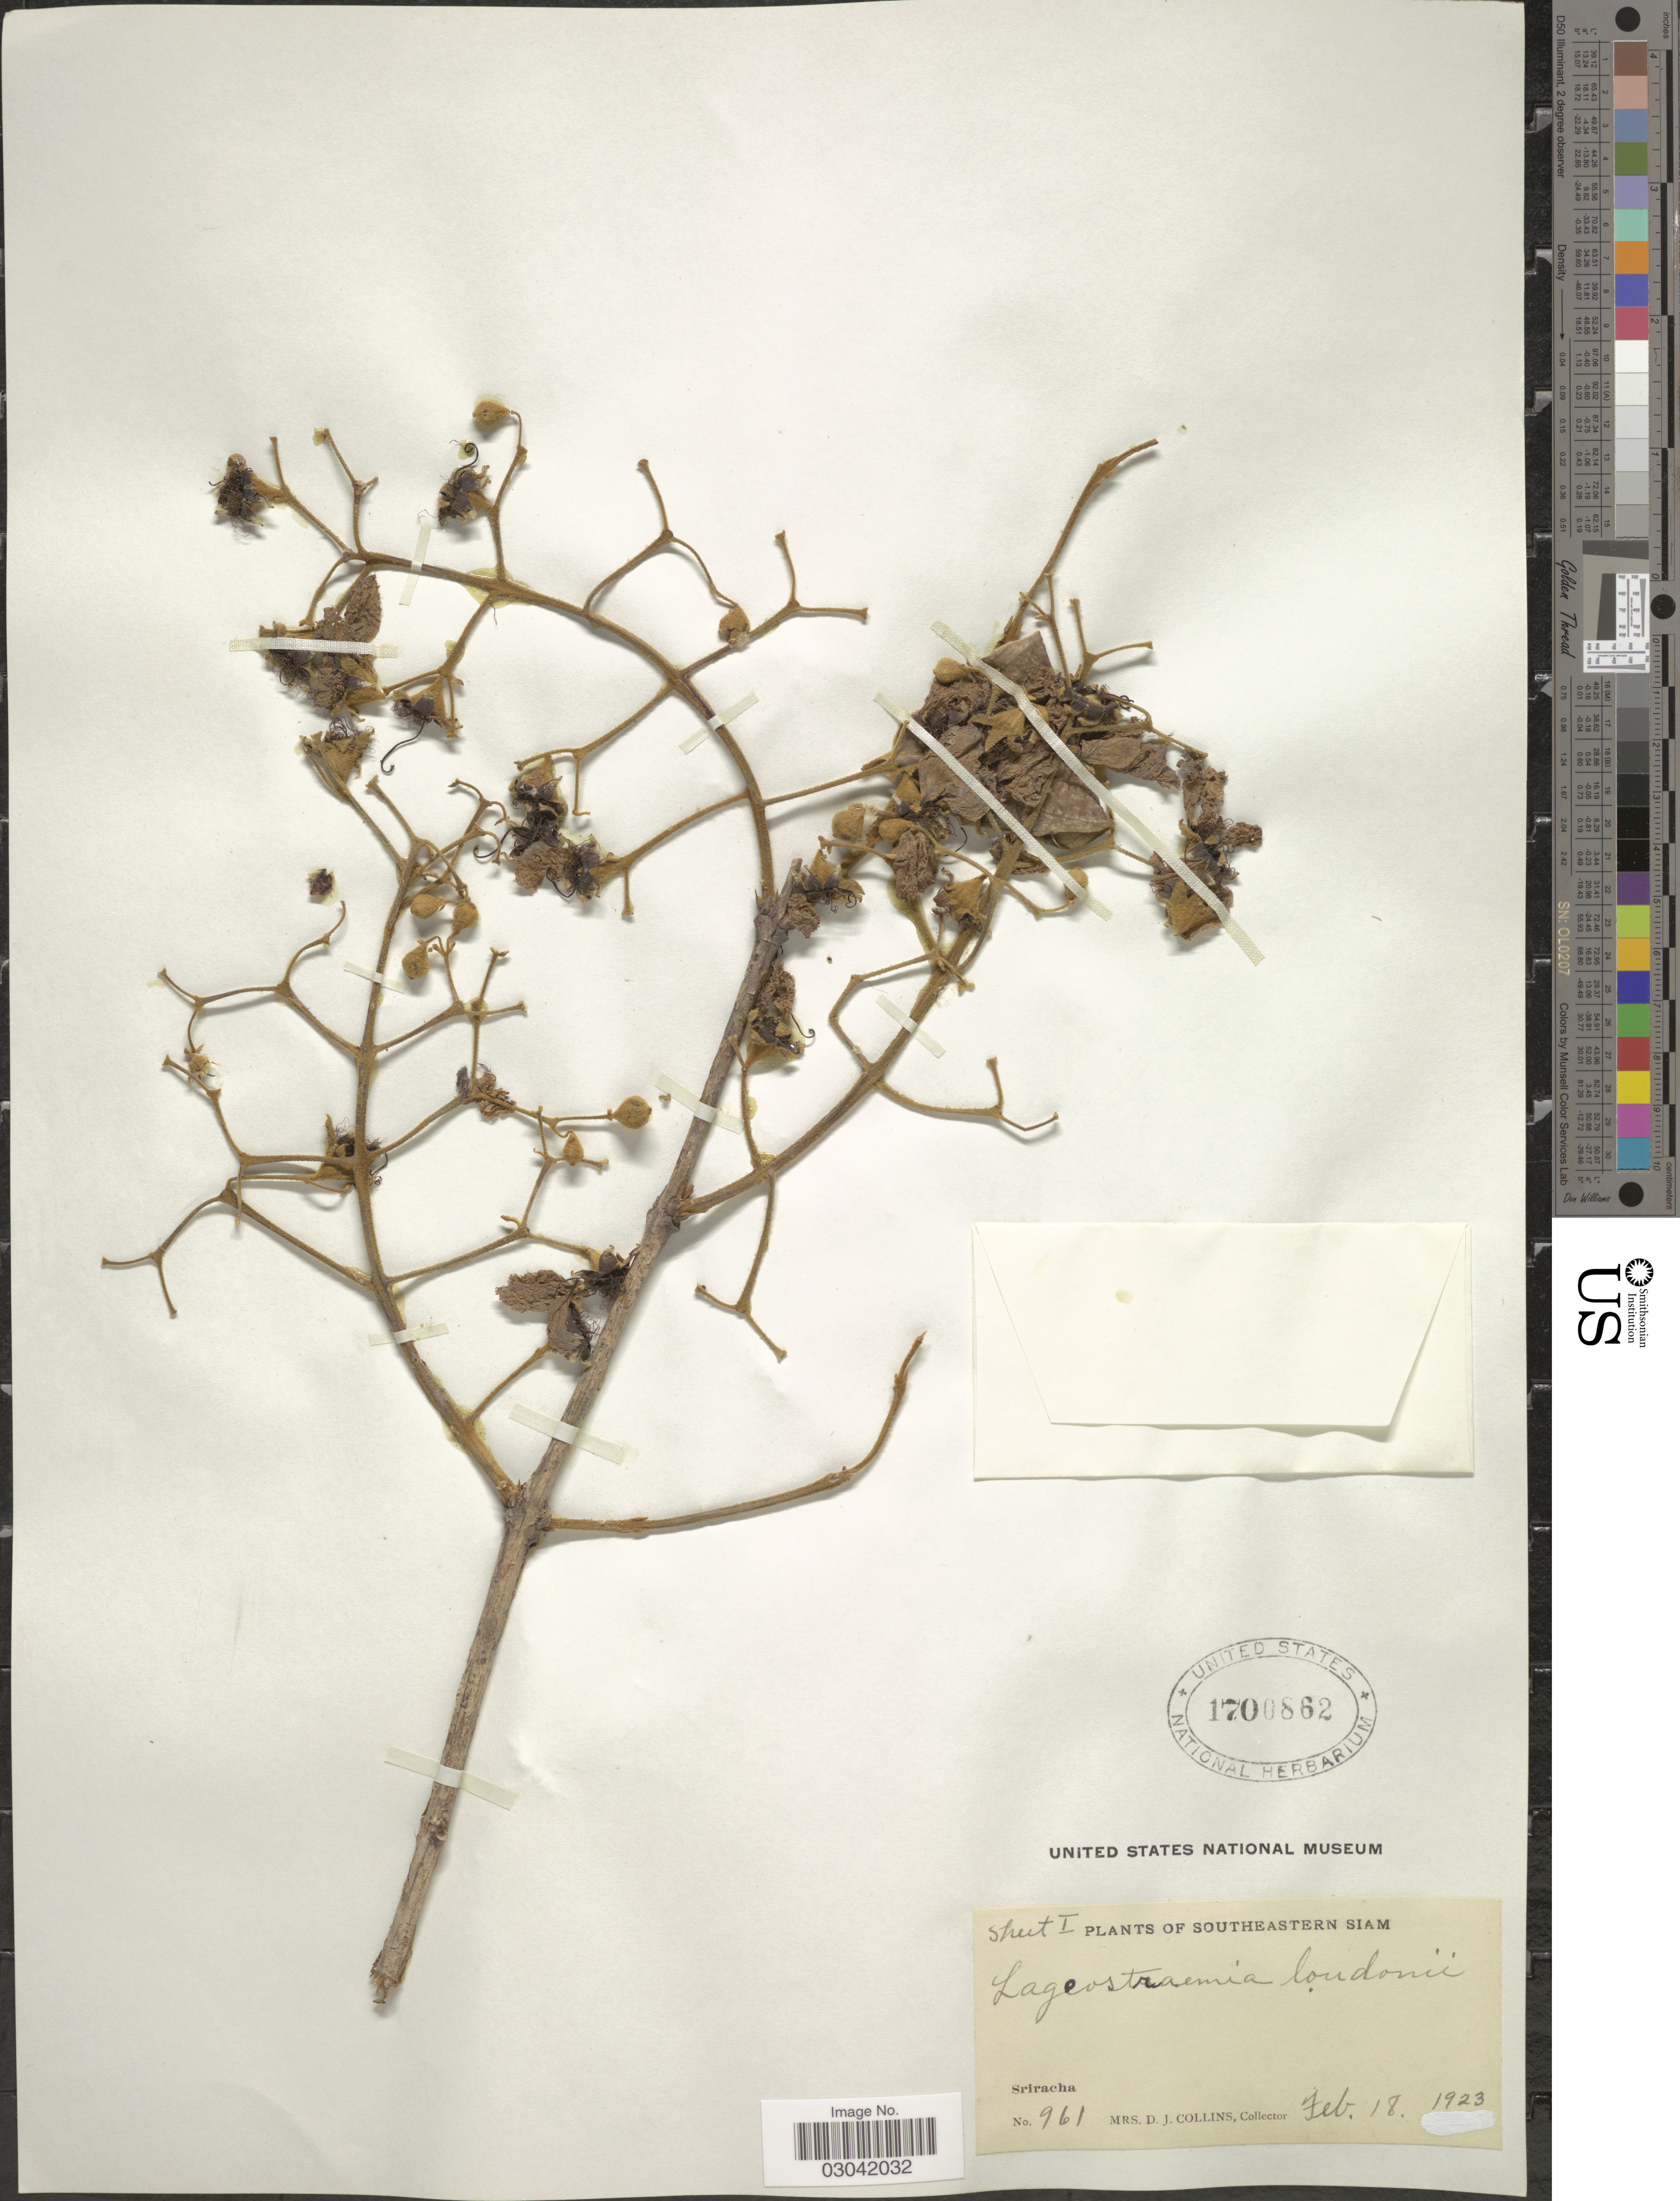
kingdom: Plantae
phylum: Tracheophyta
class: Magnoliopsida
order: Myrtales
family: Lythraceae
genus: Lagerstroemia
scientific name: Lagerstroemia loudonii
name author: Teisjm. & Binn.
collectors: Mrs. D. J. Collins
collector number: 961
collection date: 1923-02-18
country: Thailand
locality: Southeastern Siam. Sriracha.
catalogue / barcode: US 1700862